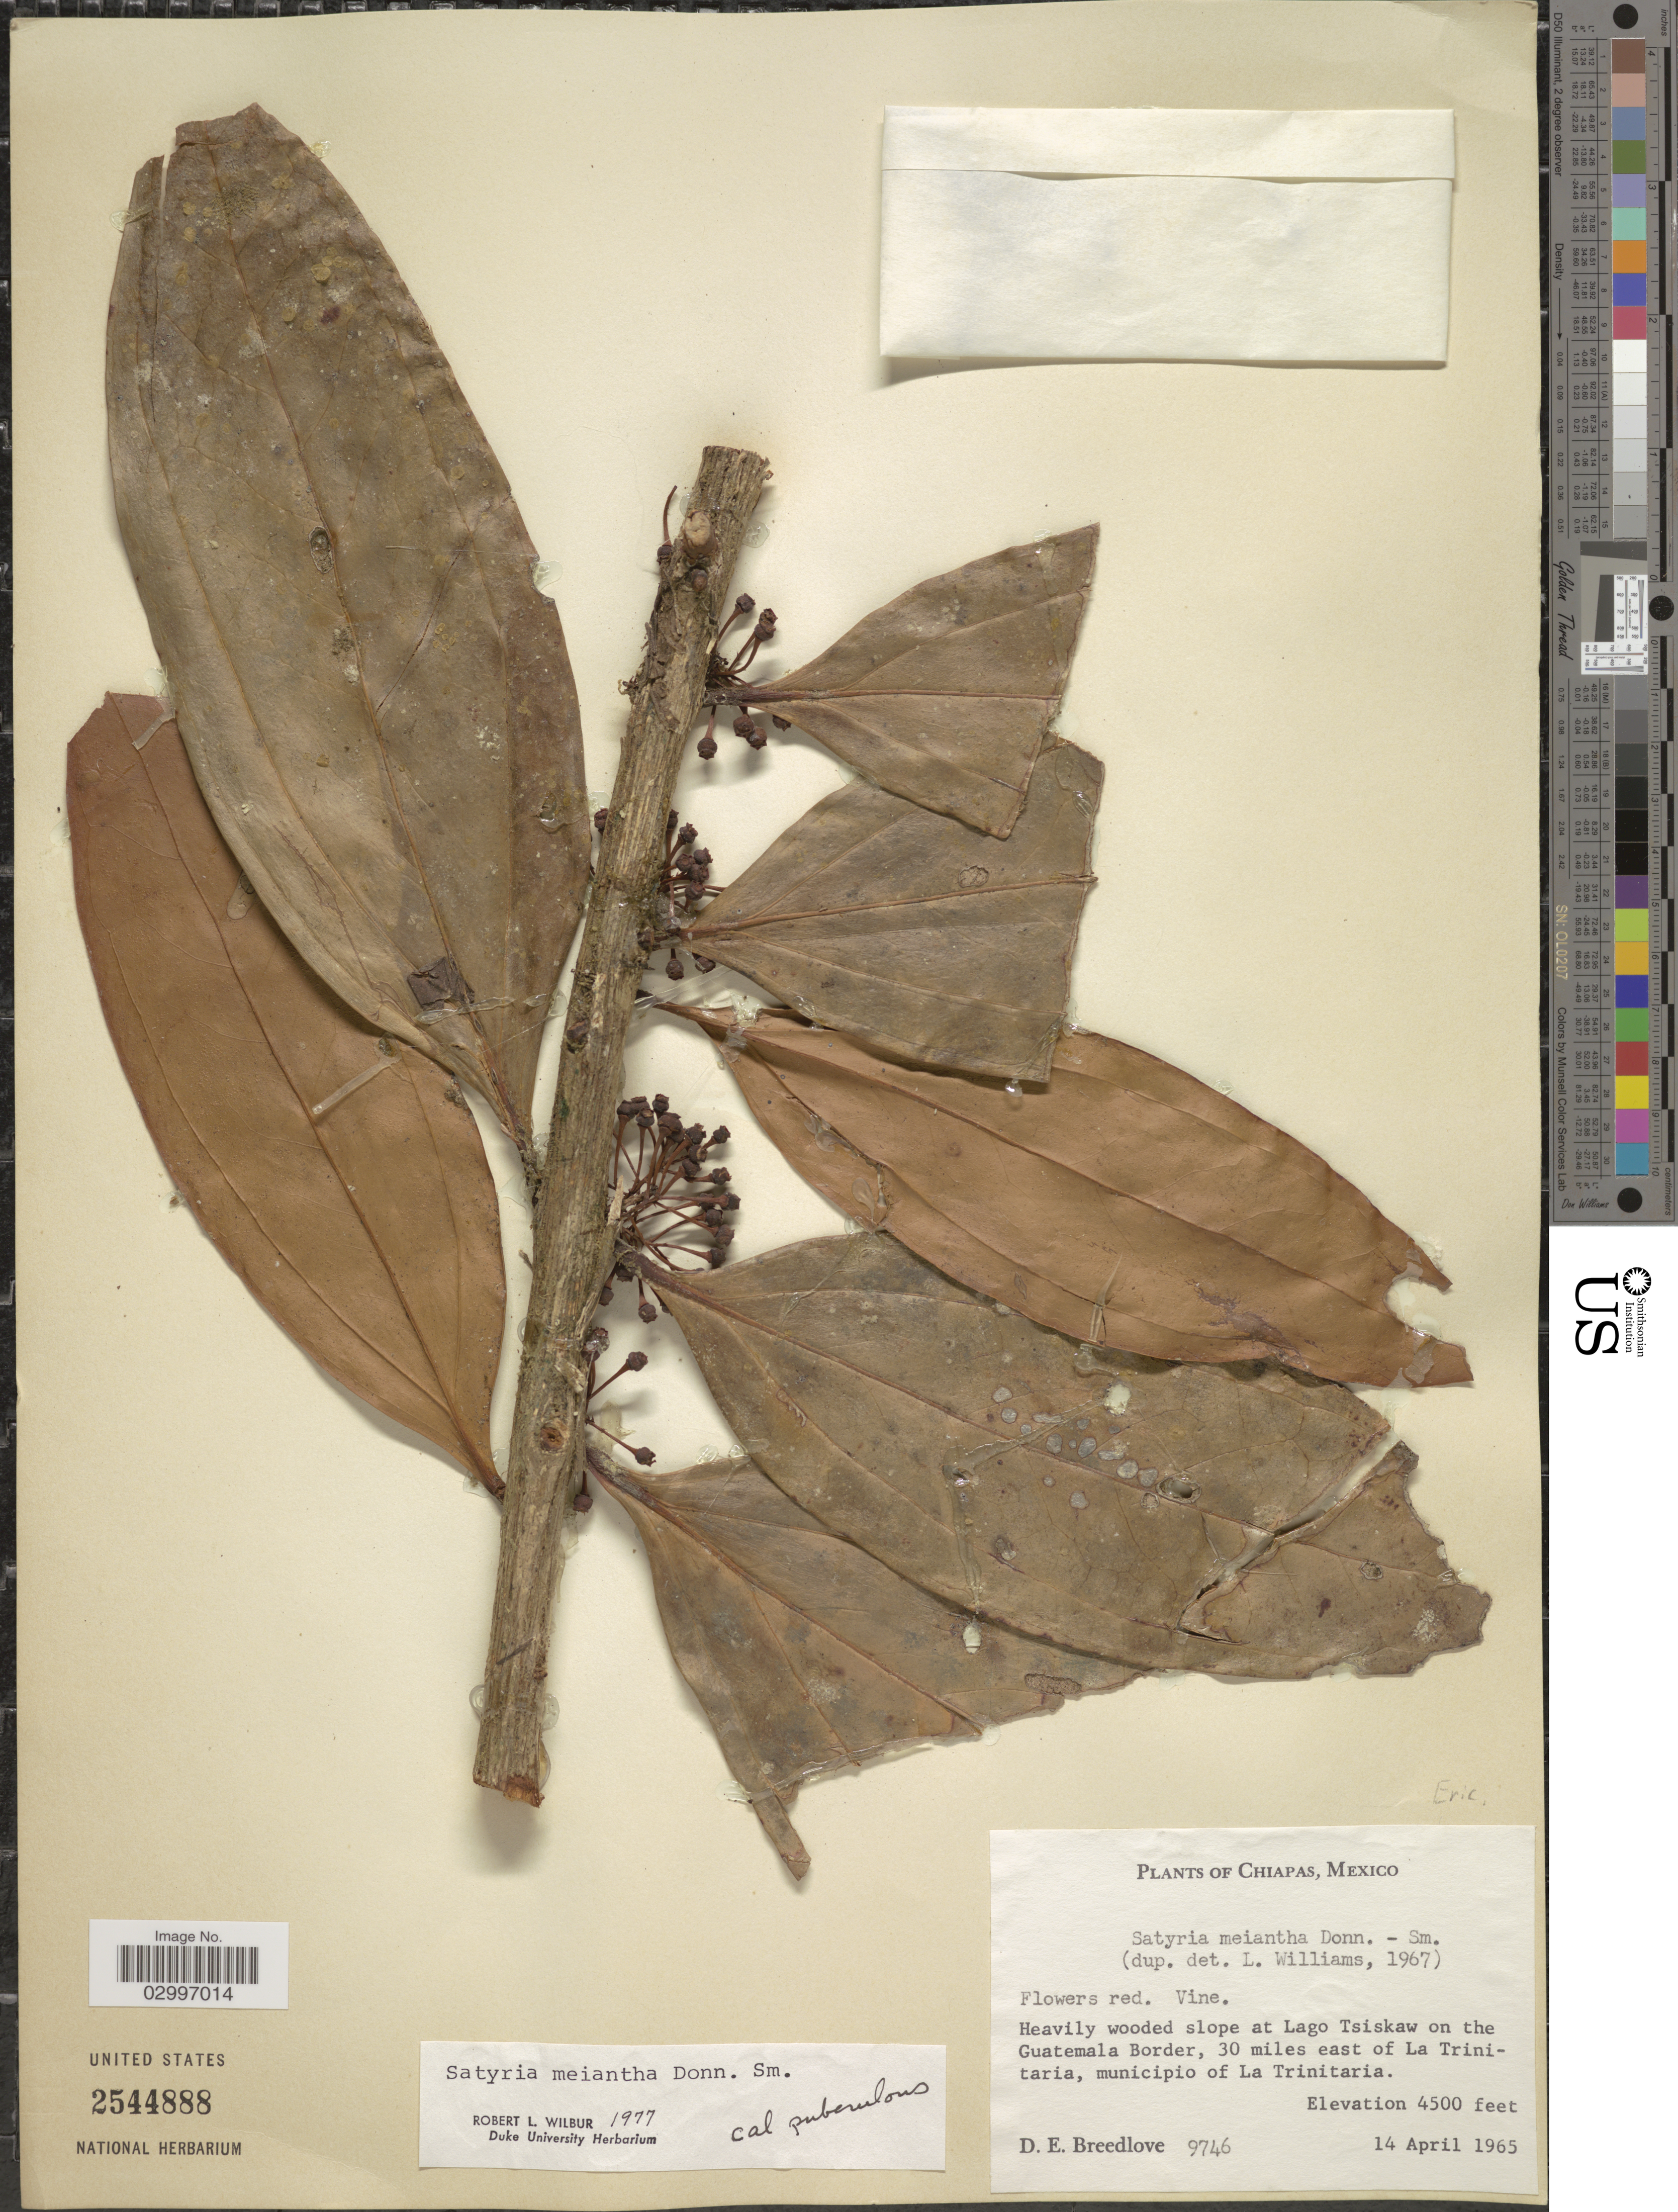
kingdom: Plantae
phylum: Tracheophyta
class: Magnoliopsida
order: Ericales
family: Ericaceae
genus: Satyria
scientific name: Satyria meiantha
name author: Donn. Sm.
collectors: D. E. Breedlove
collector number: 9746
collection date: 1965-04-14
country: Mexico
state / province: Chiapas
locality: Heavily wooded slope at Lago Tsiskaw on the Guatemala Border, 30 miles east of La Trinitaria, municipio of La Trinitaria.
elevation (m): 1372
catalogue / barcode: US 2544888